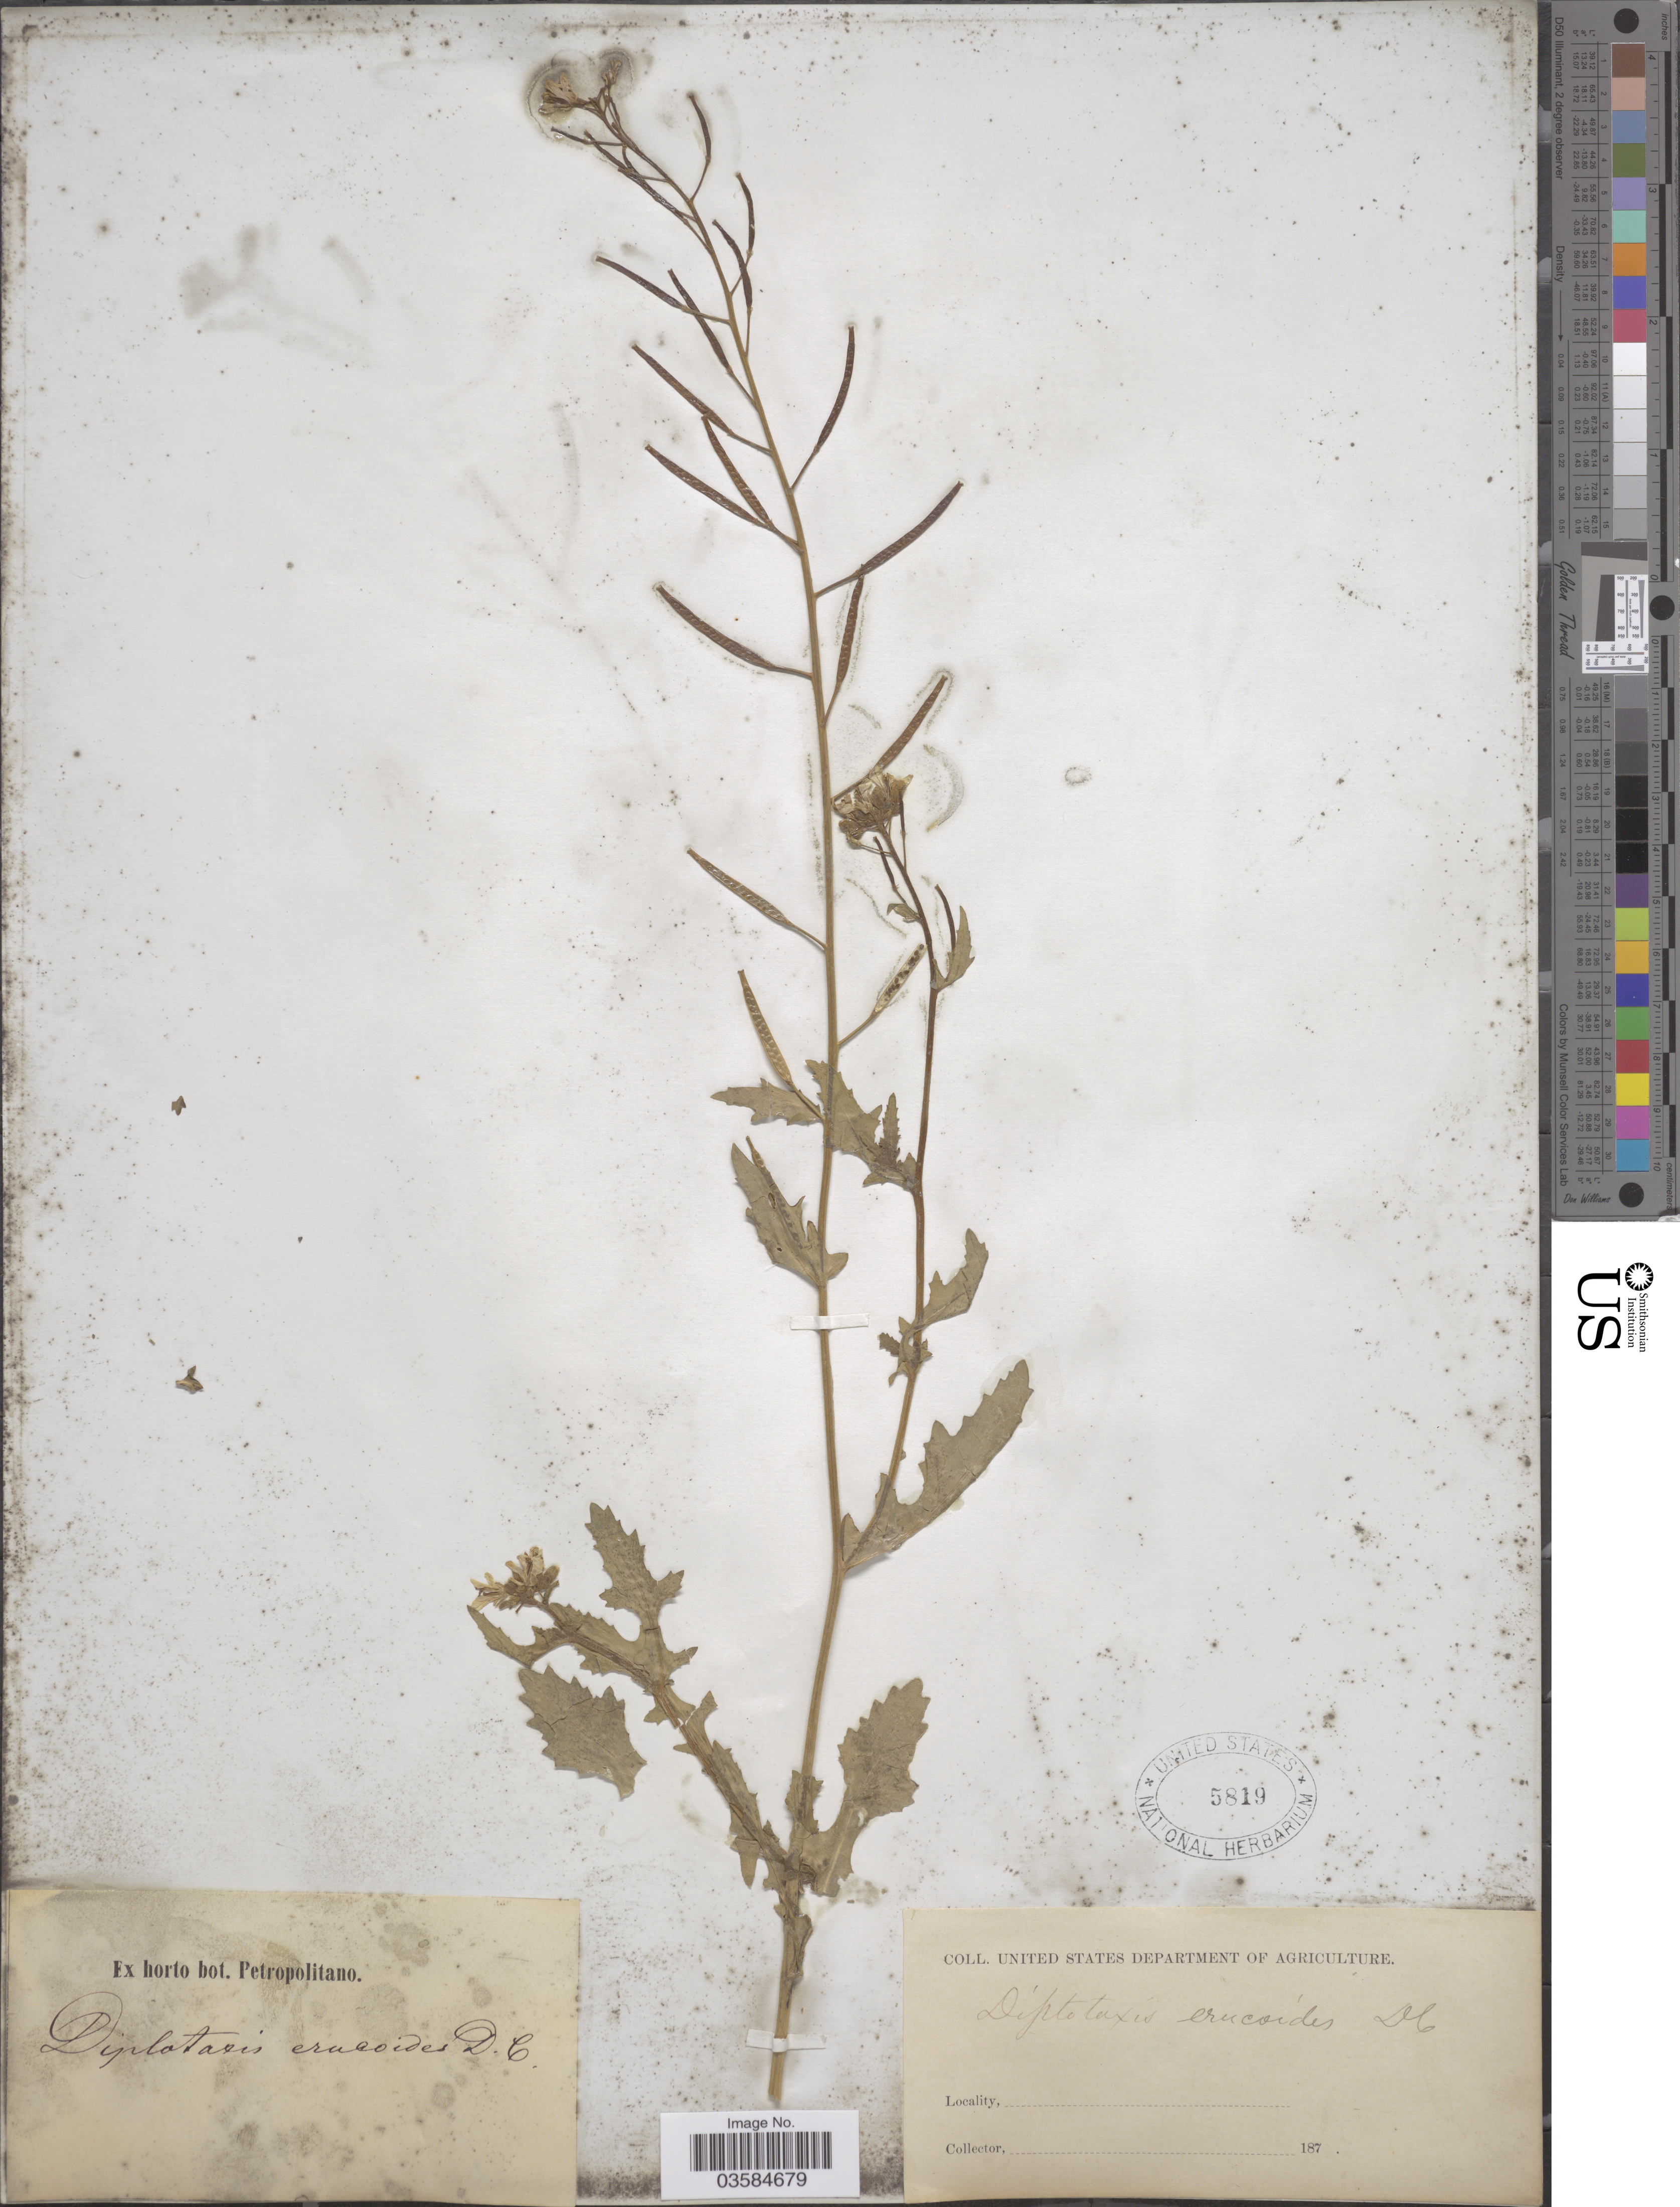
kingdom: Plantae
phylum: Tracheophyta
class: Magnoliopsida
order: Brassicales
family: Brassicaceae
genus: Diplotaxis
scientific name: Diplotaxis erucoides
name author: (L.) DC.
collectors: ex Horto Bot. Petropolitano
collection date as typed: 187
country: United States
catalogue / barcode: US 5819